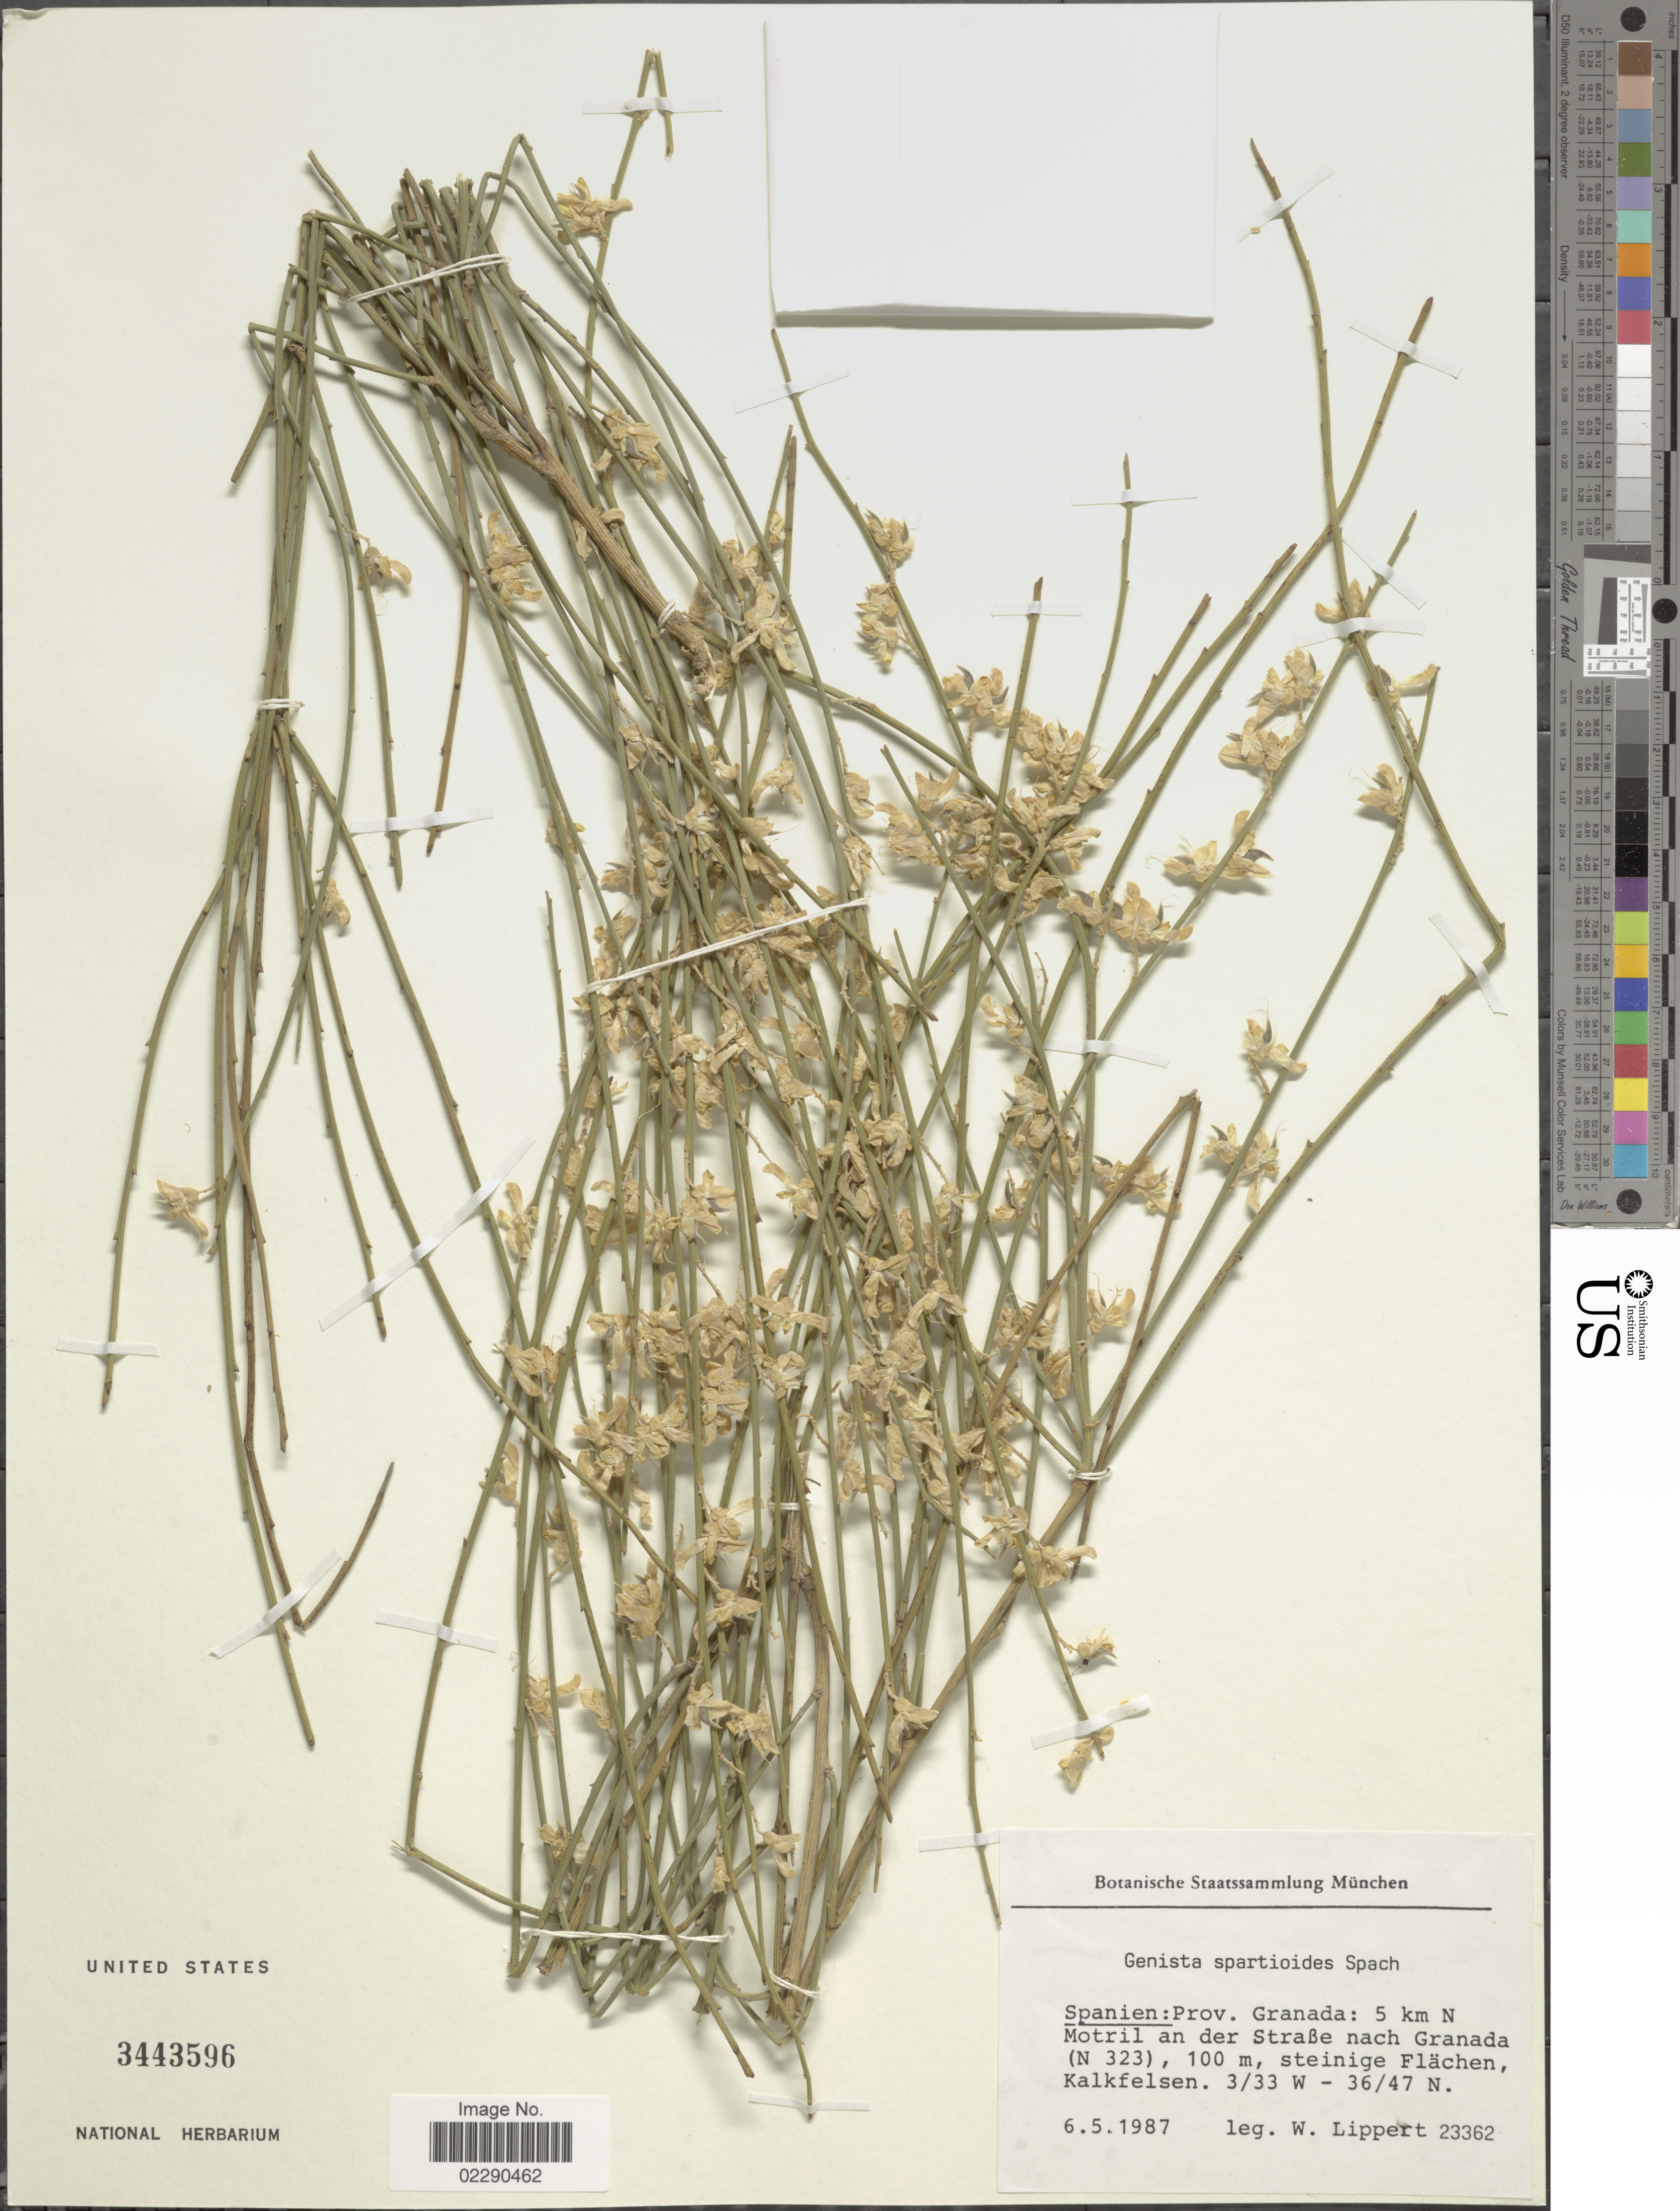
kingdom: Plantae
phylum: Tracheophyta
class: Magnoliopsida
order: Fabales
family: Fabaceae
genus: Genista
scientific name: Genista spartioides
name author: Spach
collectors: W. Lippert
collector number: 23362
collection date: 1987-05-06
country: Spain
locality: Spanien, Prov. Granada, 5 km N Motril an der Strabe nach Granada (N 323)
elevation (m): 100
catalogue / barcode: US 3443596